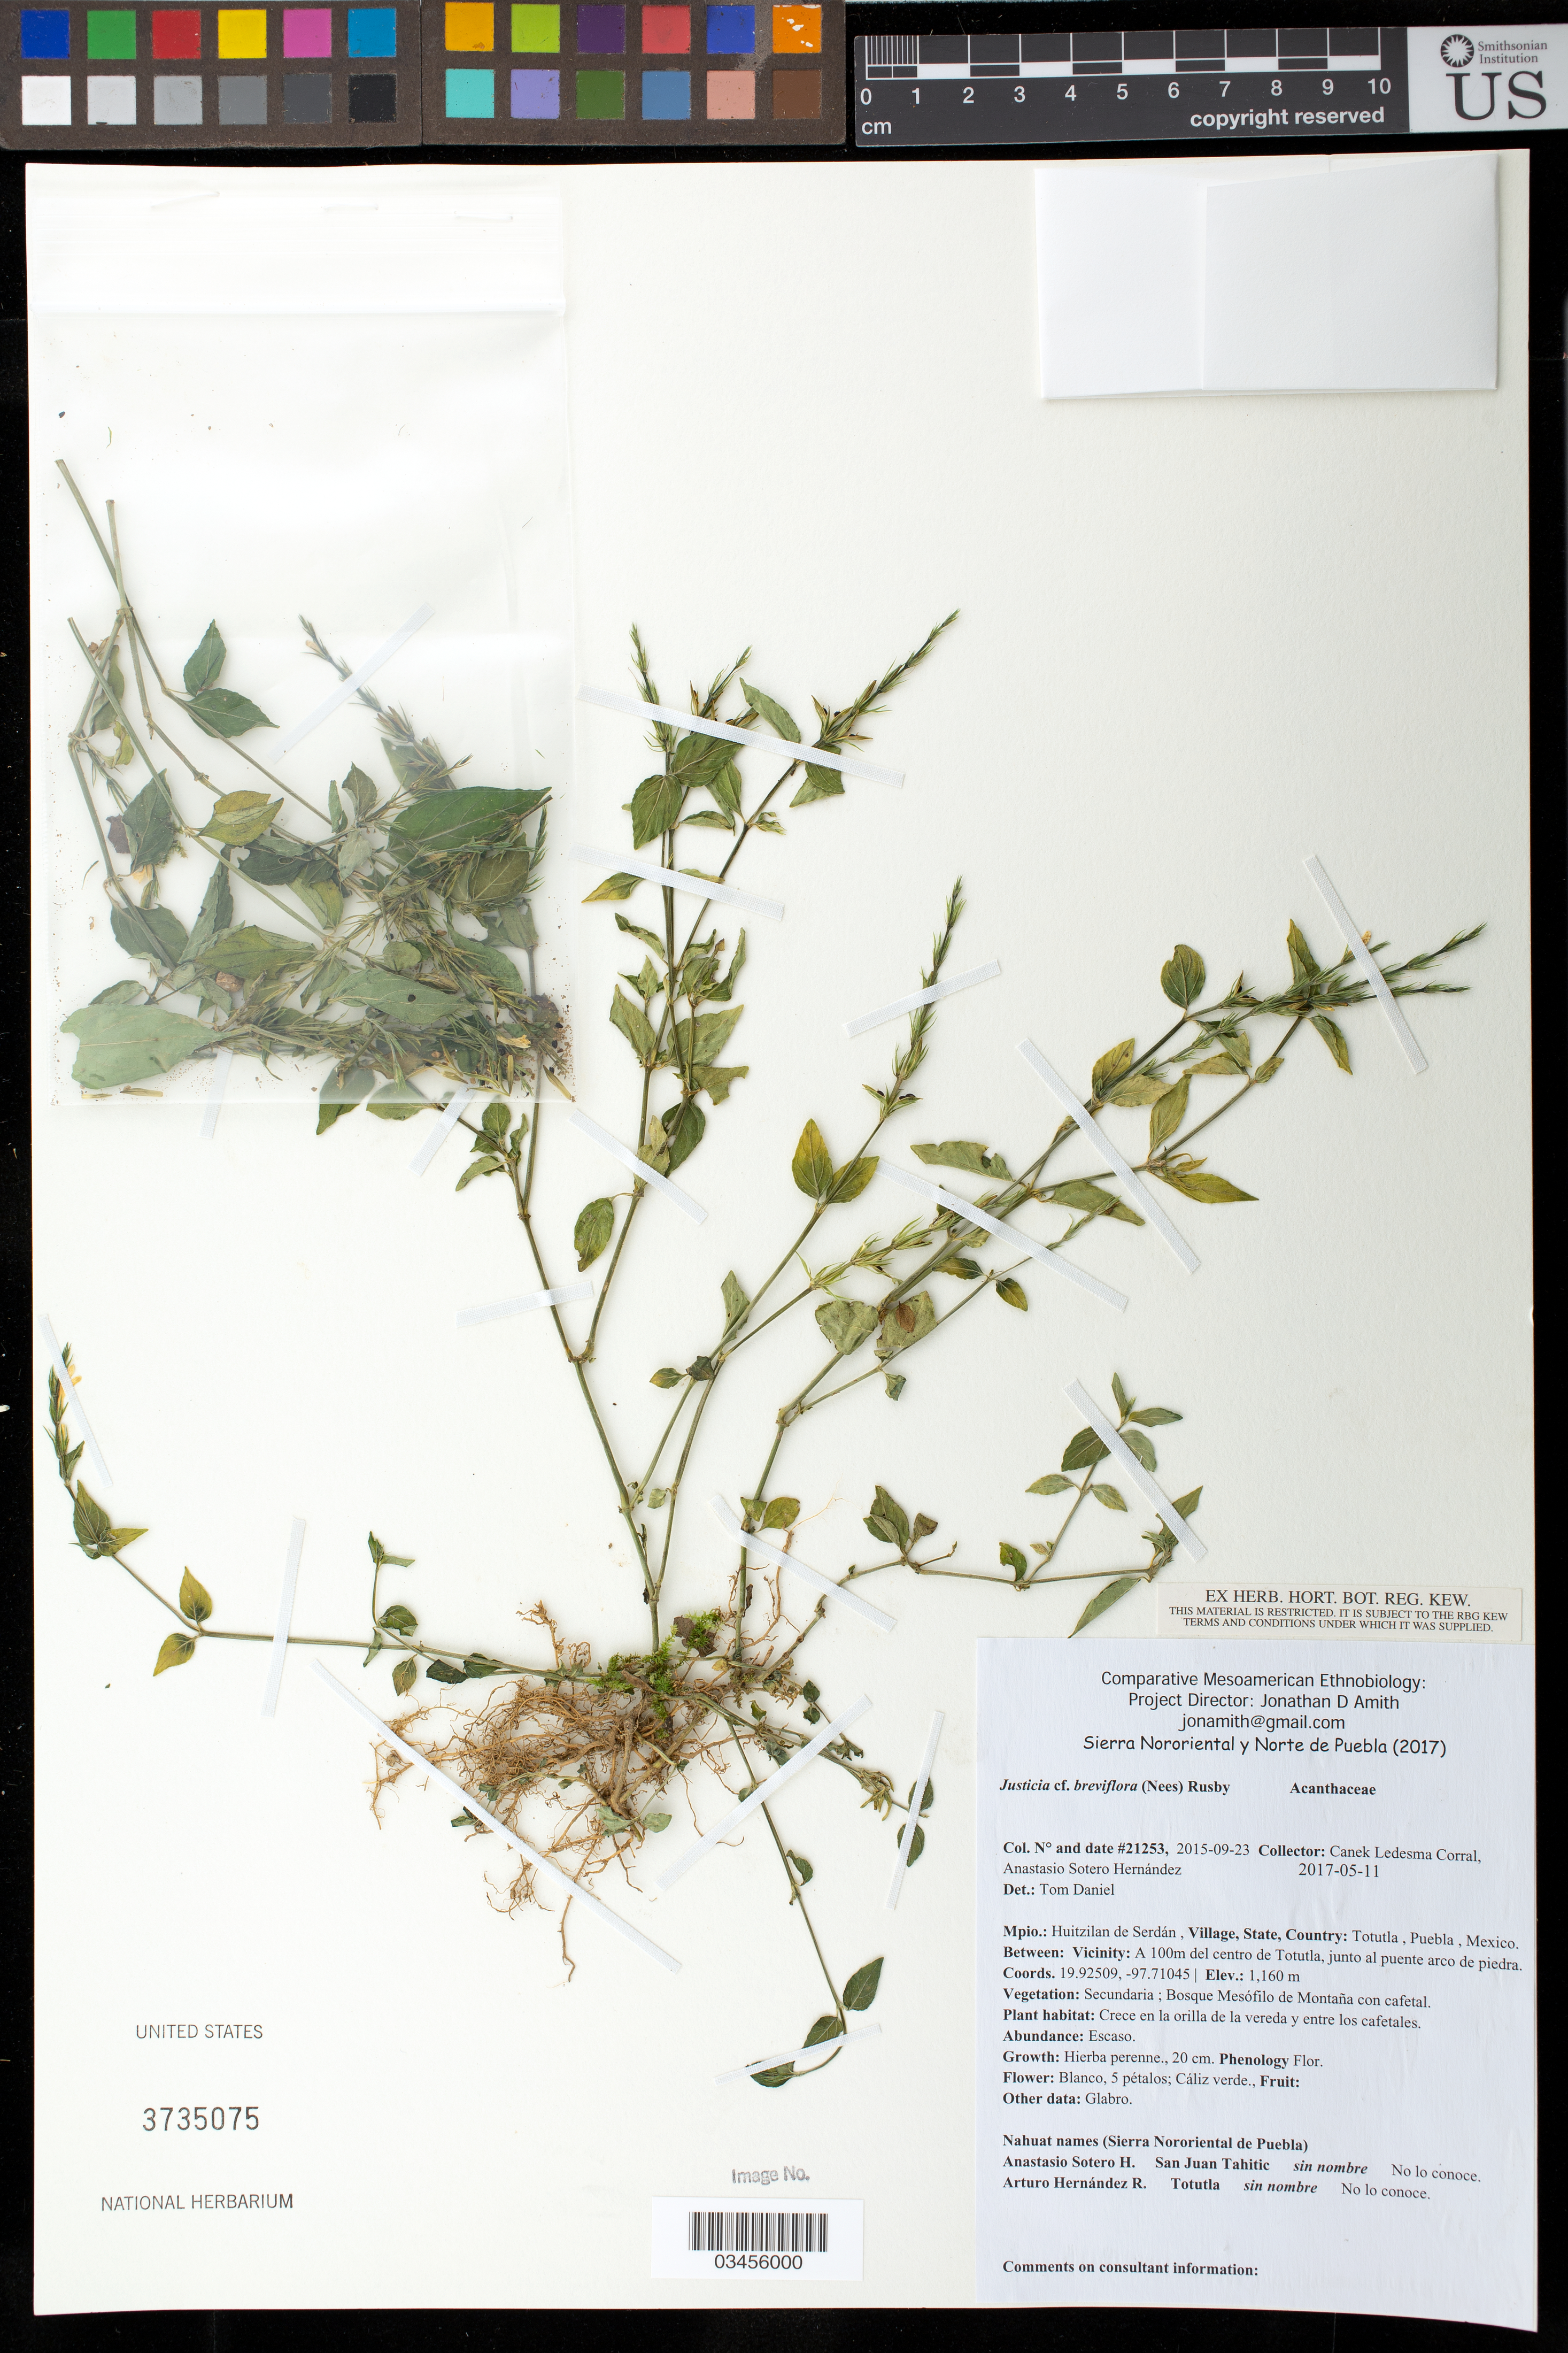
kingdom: Plantae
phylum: Tracheophyta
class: Magnoliopsida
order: Lamiales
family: Acanthaceae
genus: Justicia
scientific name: Justicia breviflora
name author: (Nees) Rusby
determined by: Daniel, T.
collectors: Canek Ledesma C. & A. Sotero H.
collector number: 21253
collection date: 2015-09-23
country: México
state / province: Puebla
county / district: Huitzilan de Serdán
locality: PUEBLO: Totutla; LOCALIDAD EXACTA: Al lado de la carretera Totutla-Zacapoaxtla, a 5 minutos del puente Totutla.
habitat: Bosque mesófilo de montaña con cafetal | Crece en la orilla de la vereda y entre los cafetales.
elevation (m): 1160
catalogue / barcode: US 3735075